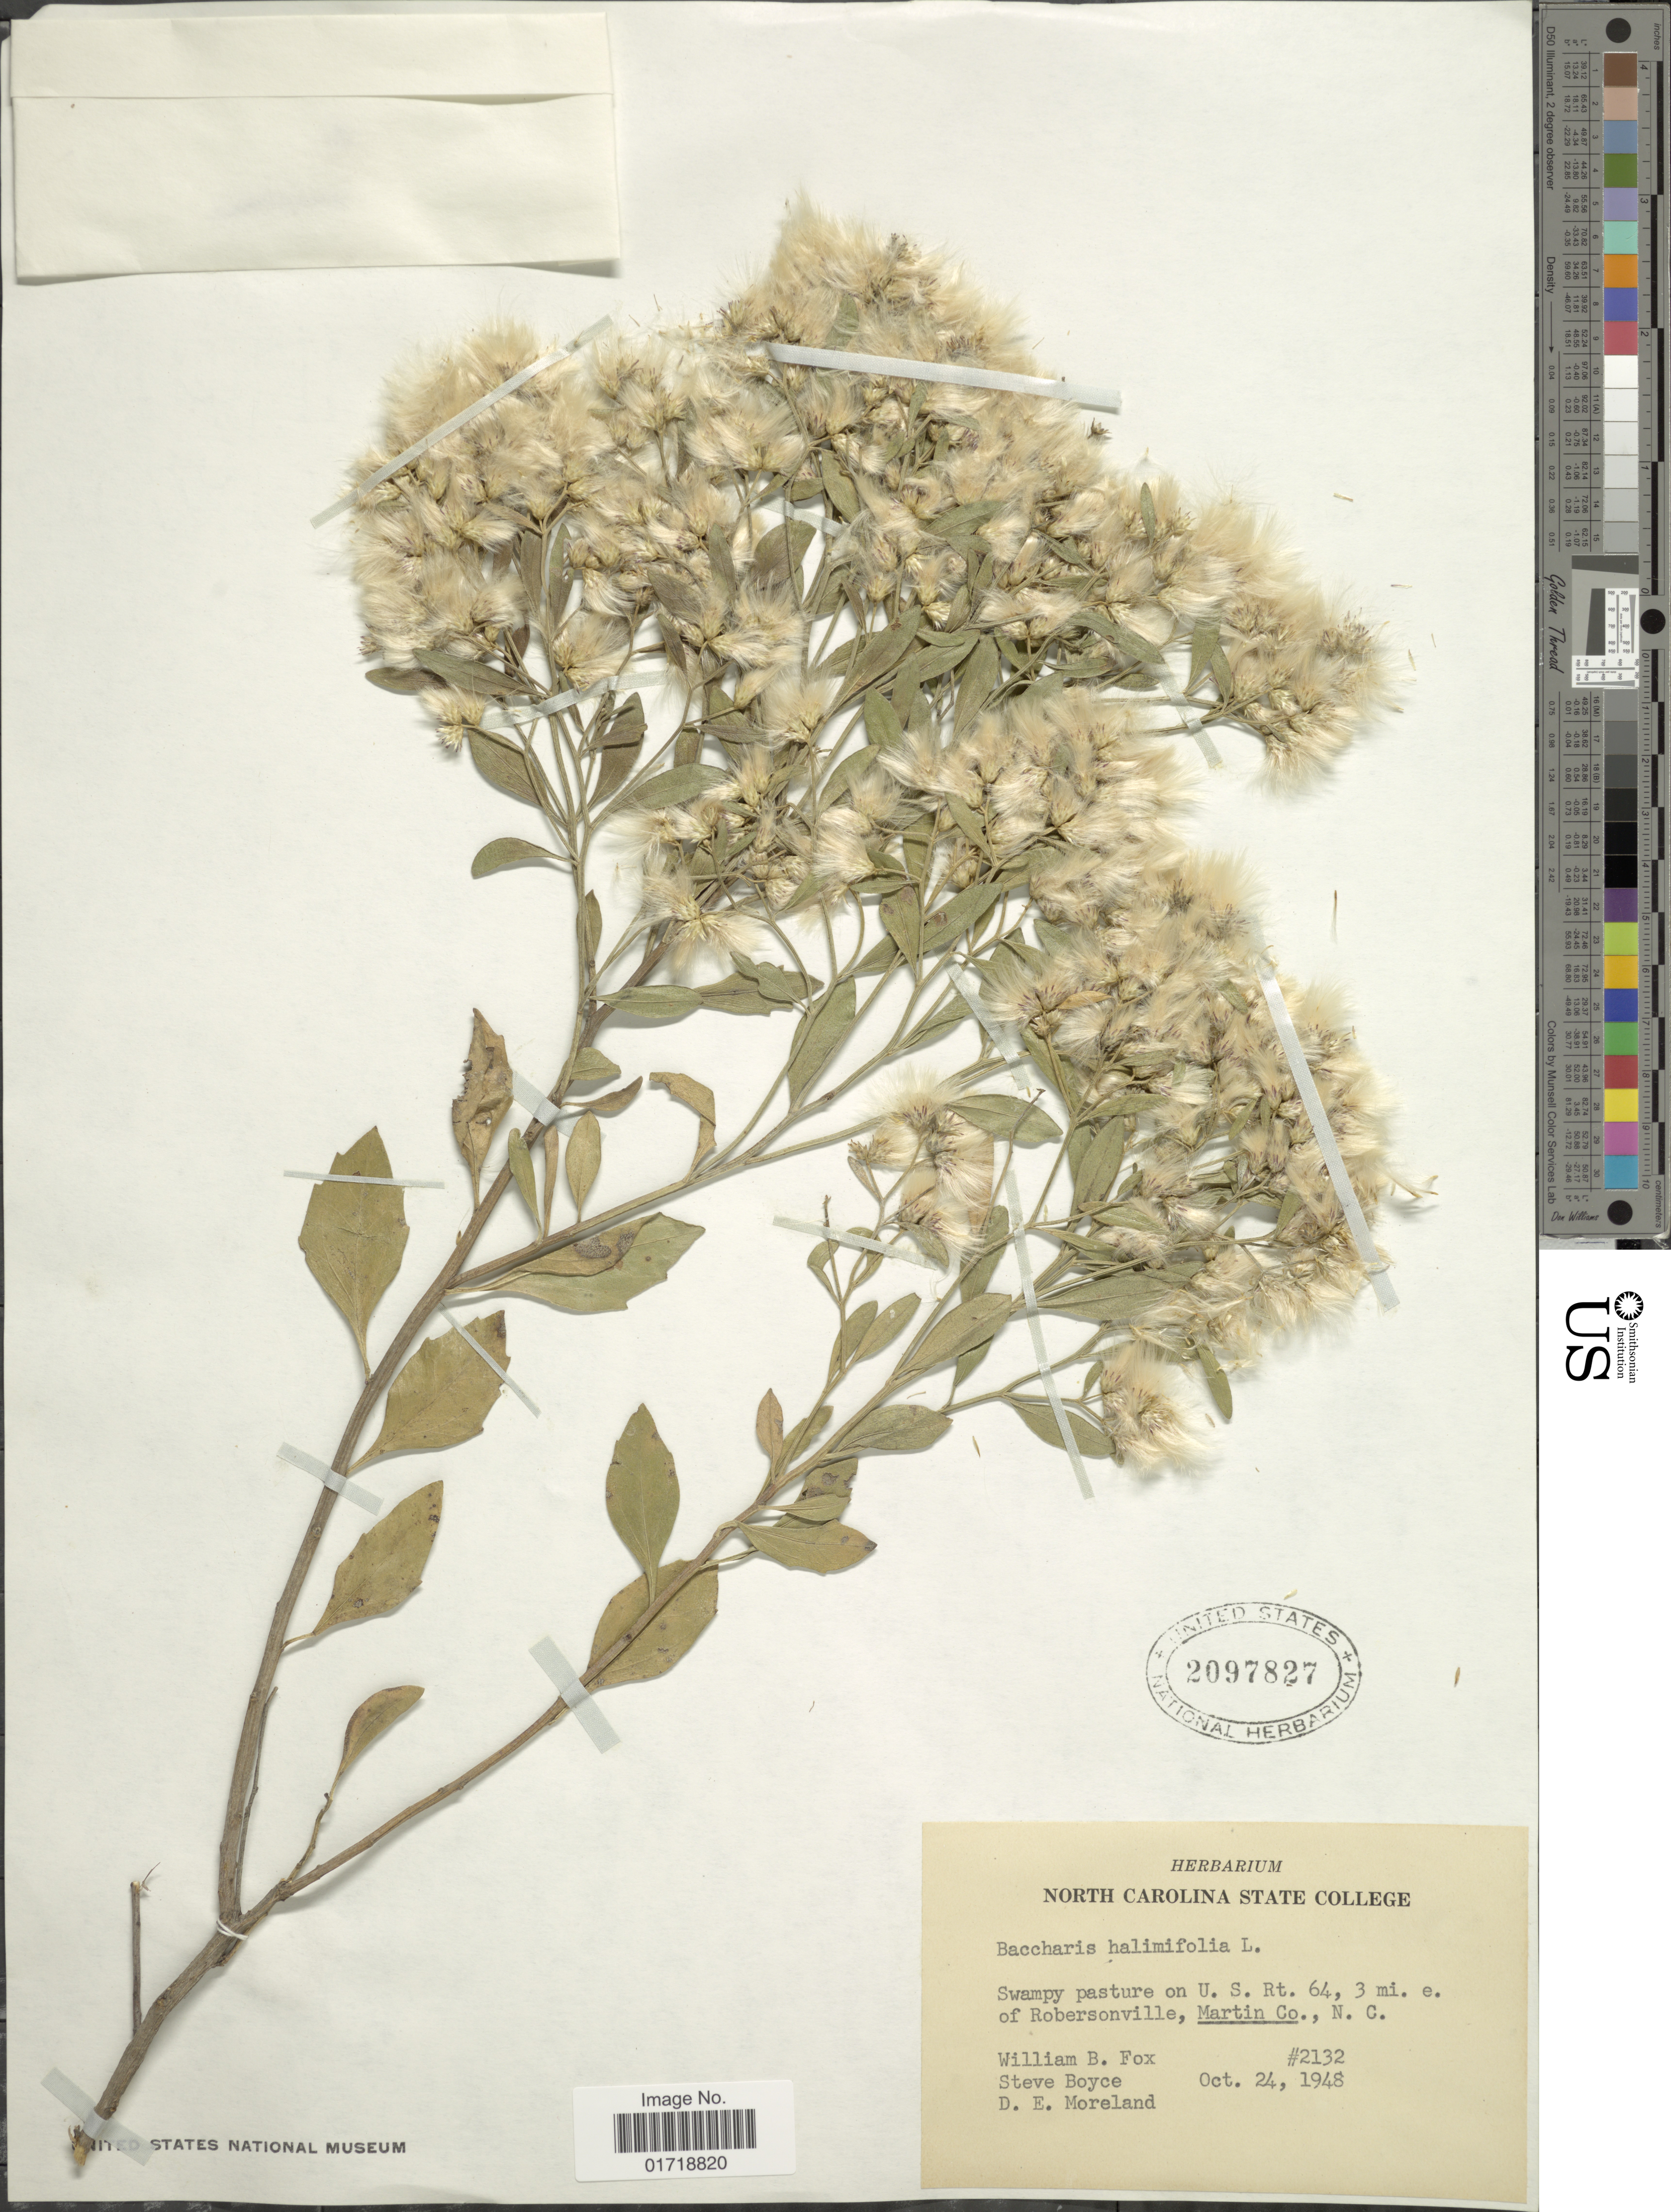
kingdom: Plantae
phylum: Tracheophyta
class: Magnoliopsida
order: Asterales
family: Asteraceae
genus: Baccharis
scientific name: Baccharis halimifolia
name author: L.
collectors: W. B. Fox, S. Boyce & D. Moreland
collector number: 2132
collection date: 1948-10-24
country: United States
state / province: North Carolina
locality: Swampy pasture on U. S., R. T. 64, 3 mi. e. of Robersonville, Martin Co. N. C.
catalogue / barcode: US 2097827